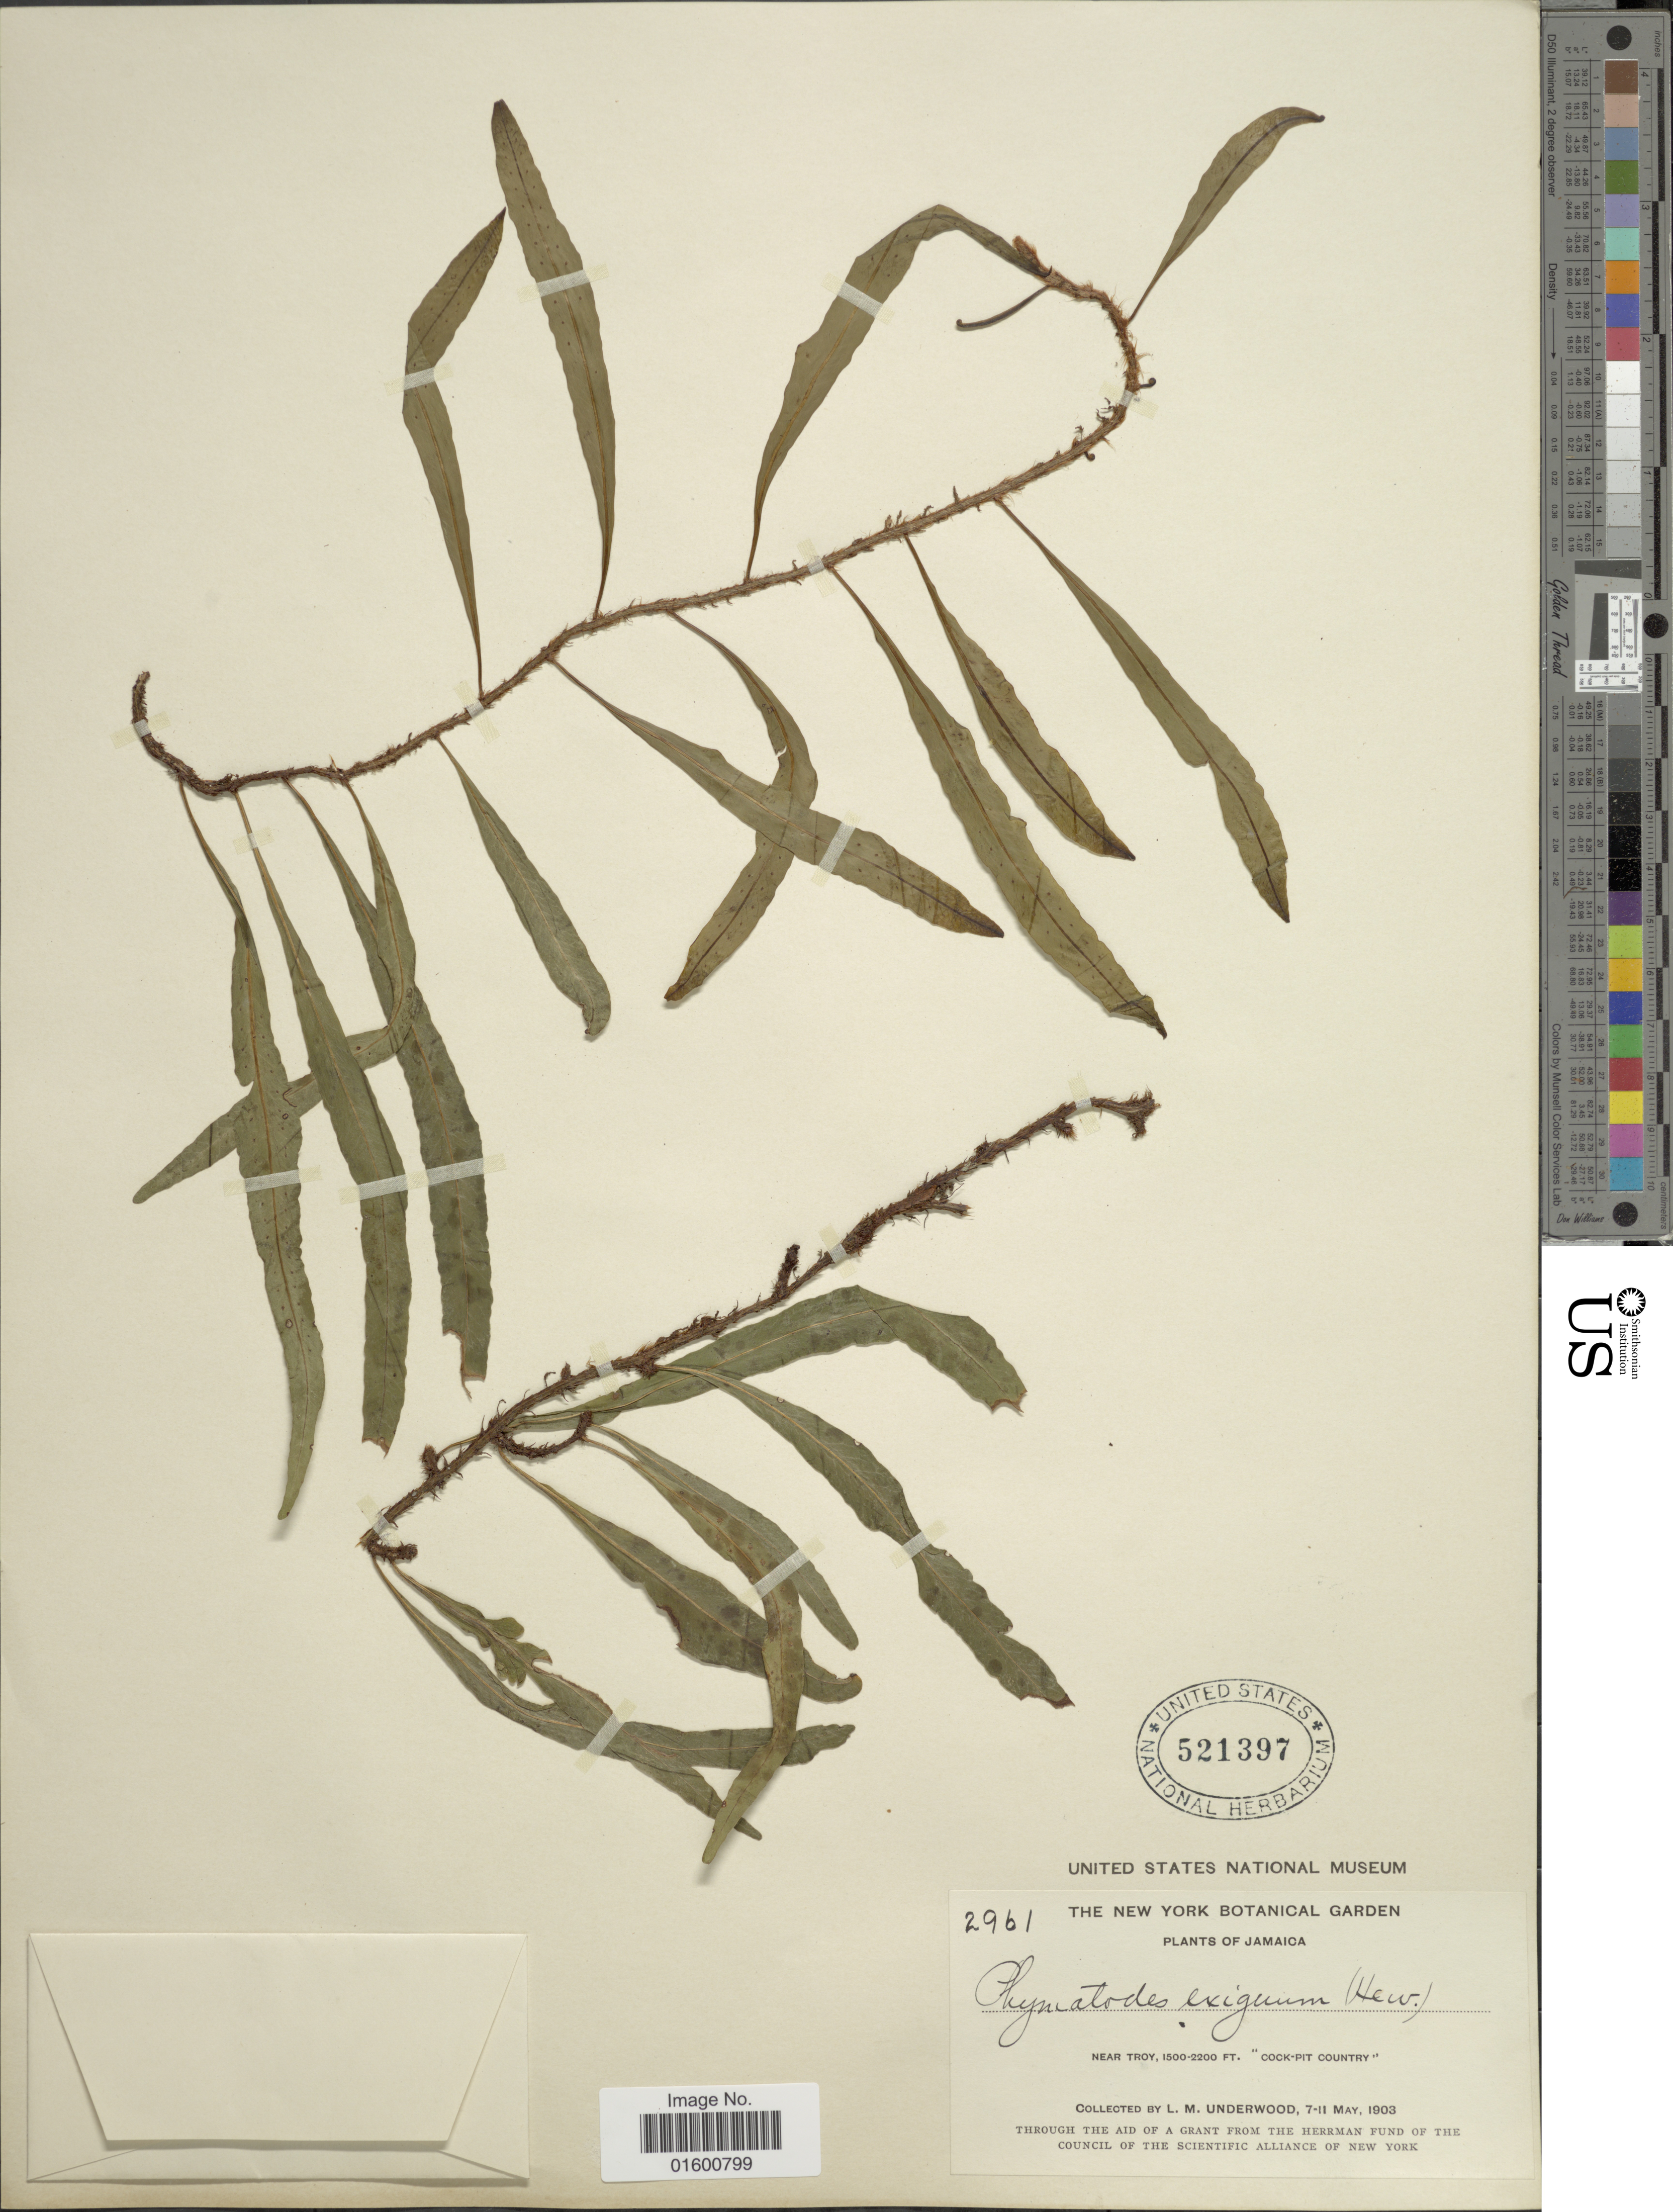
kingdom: Plantae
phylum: Tracheophyta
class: Polypodiopsida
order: Polypodiales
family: Polypodiaceae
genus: Microgramma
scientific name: Microgramma heterophylla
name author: (L.) Wherry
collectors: L. M. Underwood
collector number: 2961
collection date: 1903-05-07/1903-05-11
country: Jamaica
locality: Near Troy, Cock-Pit Country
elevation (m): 457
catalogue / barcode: US 521397